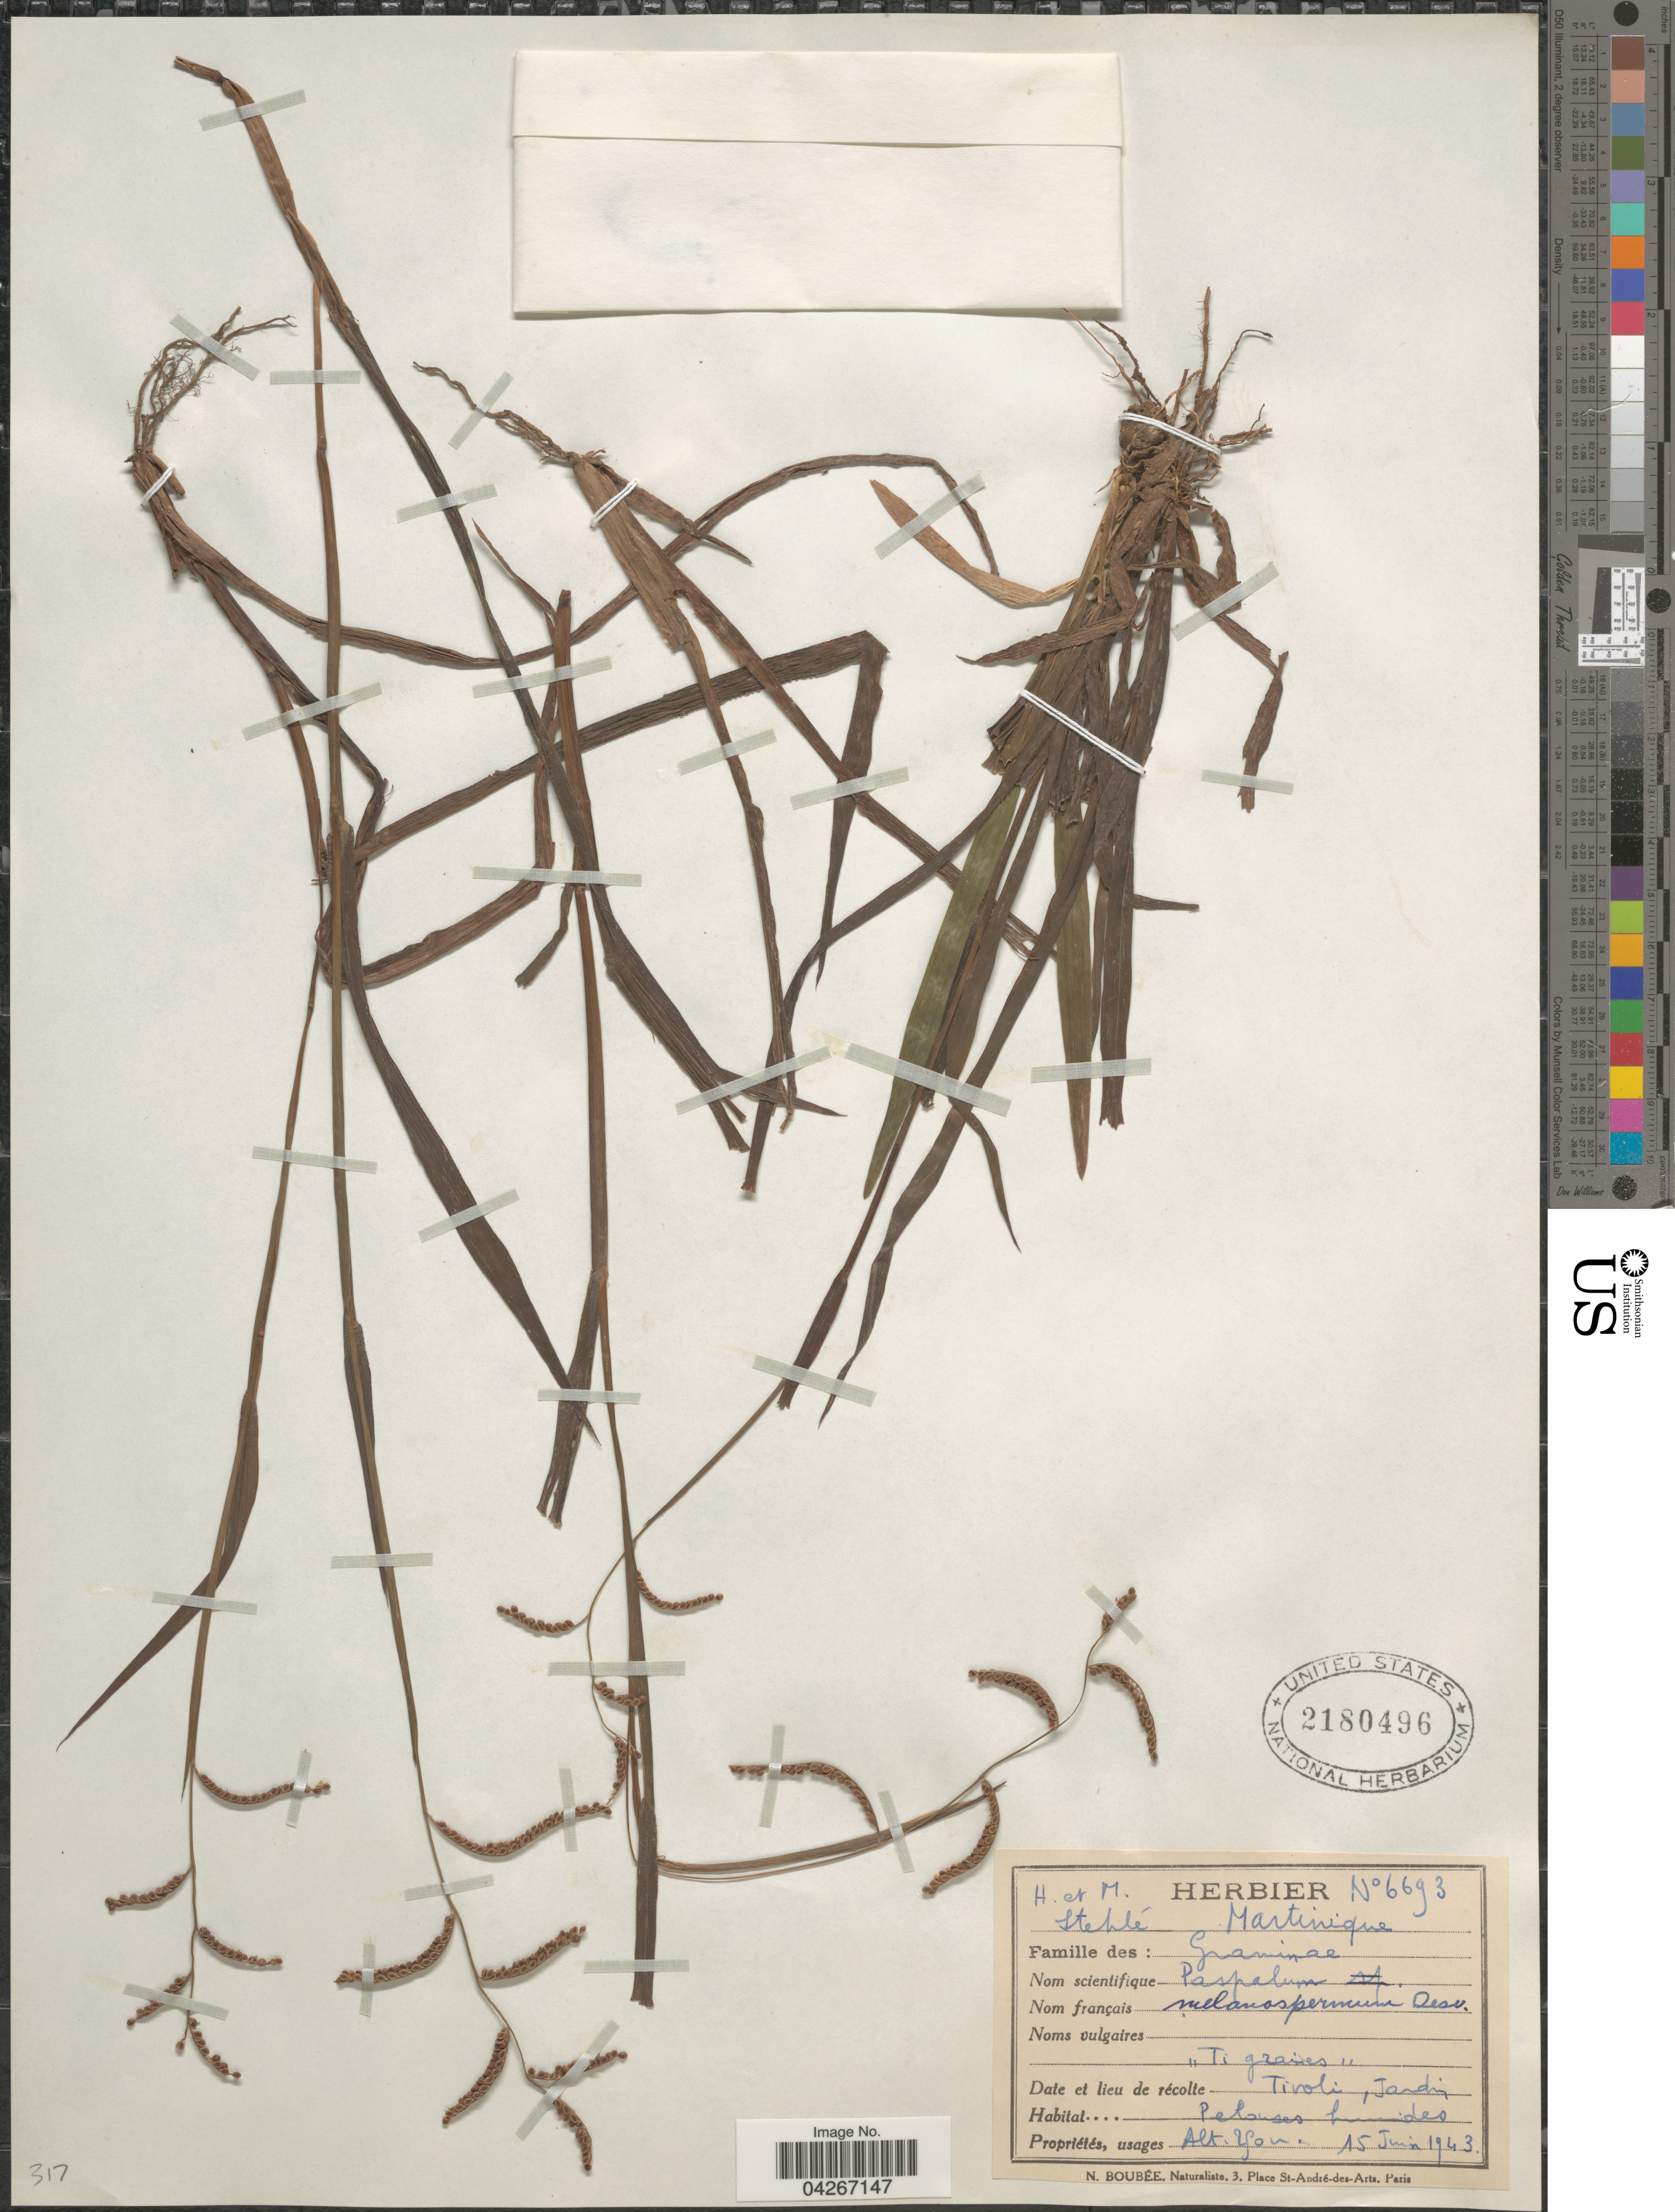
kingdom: Plantae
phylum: Tracheophyta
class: Liliopsida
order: Poales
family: Poaceae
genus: Paspalum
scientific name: Paspalum melanospermum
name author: Desv. ex Poir.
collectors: H. Stehlé & M. Stehlé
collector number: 6693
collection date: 1943-06-15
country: Martinique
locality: Tiroli ,Jardin.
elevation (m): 250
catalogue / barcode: US 2180496